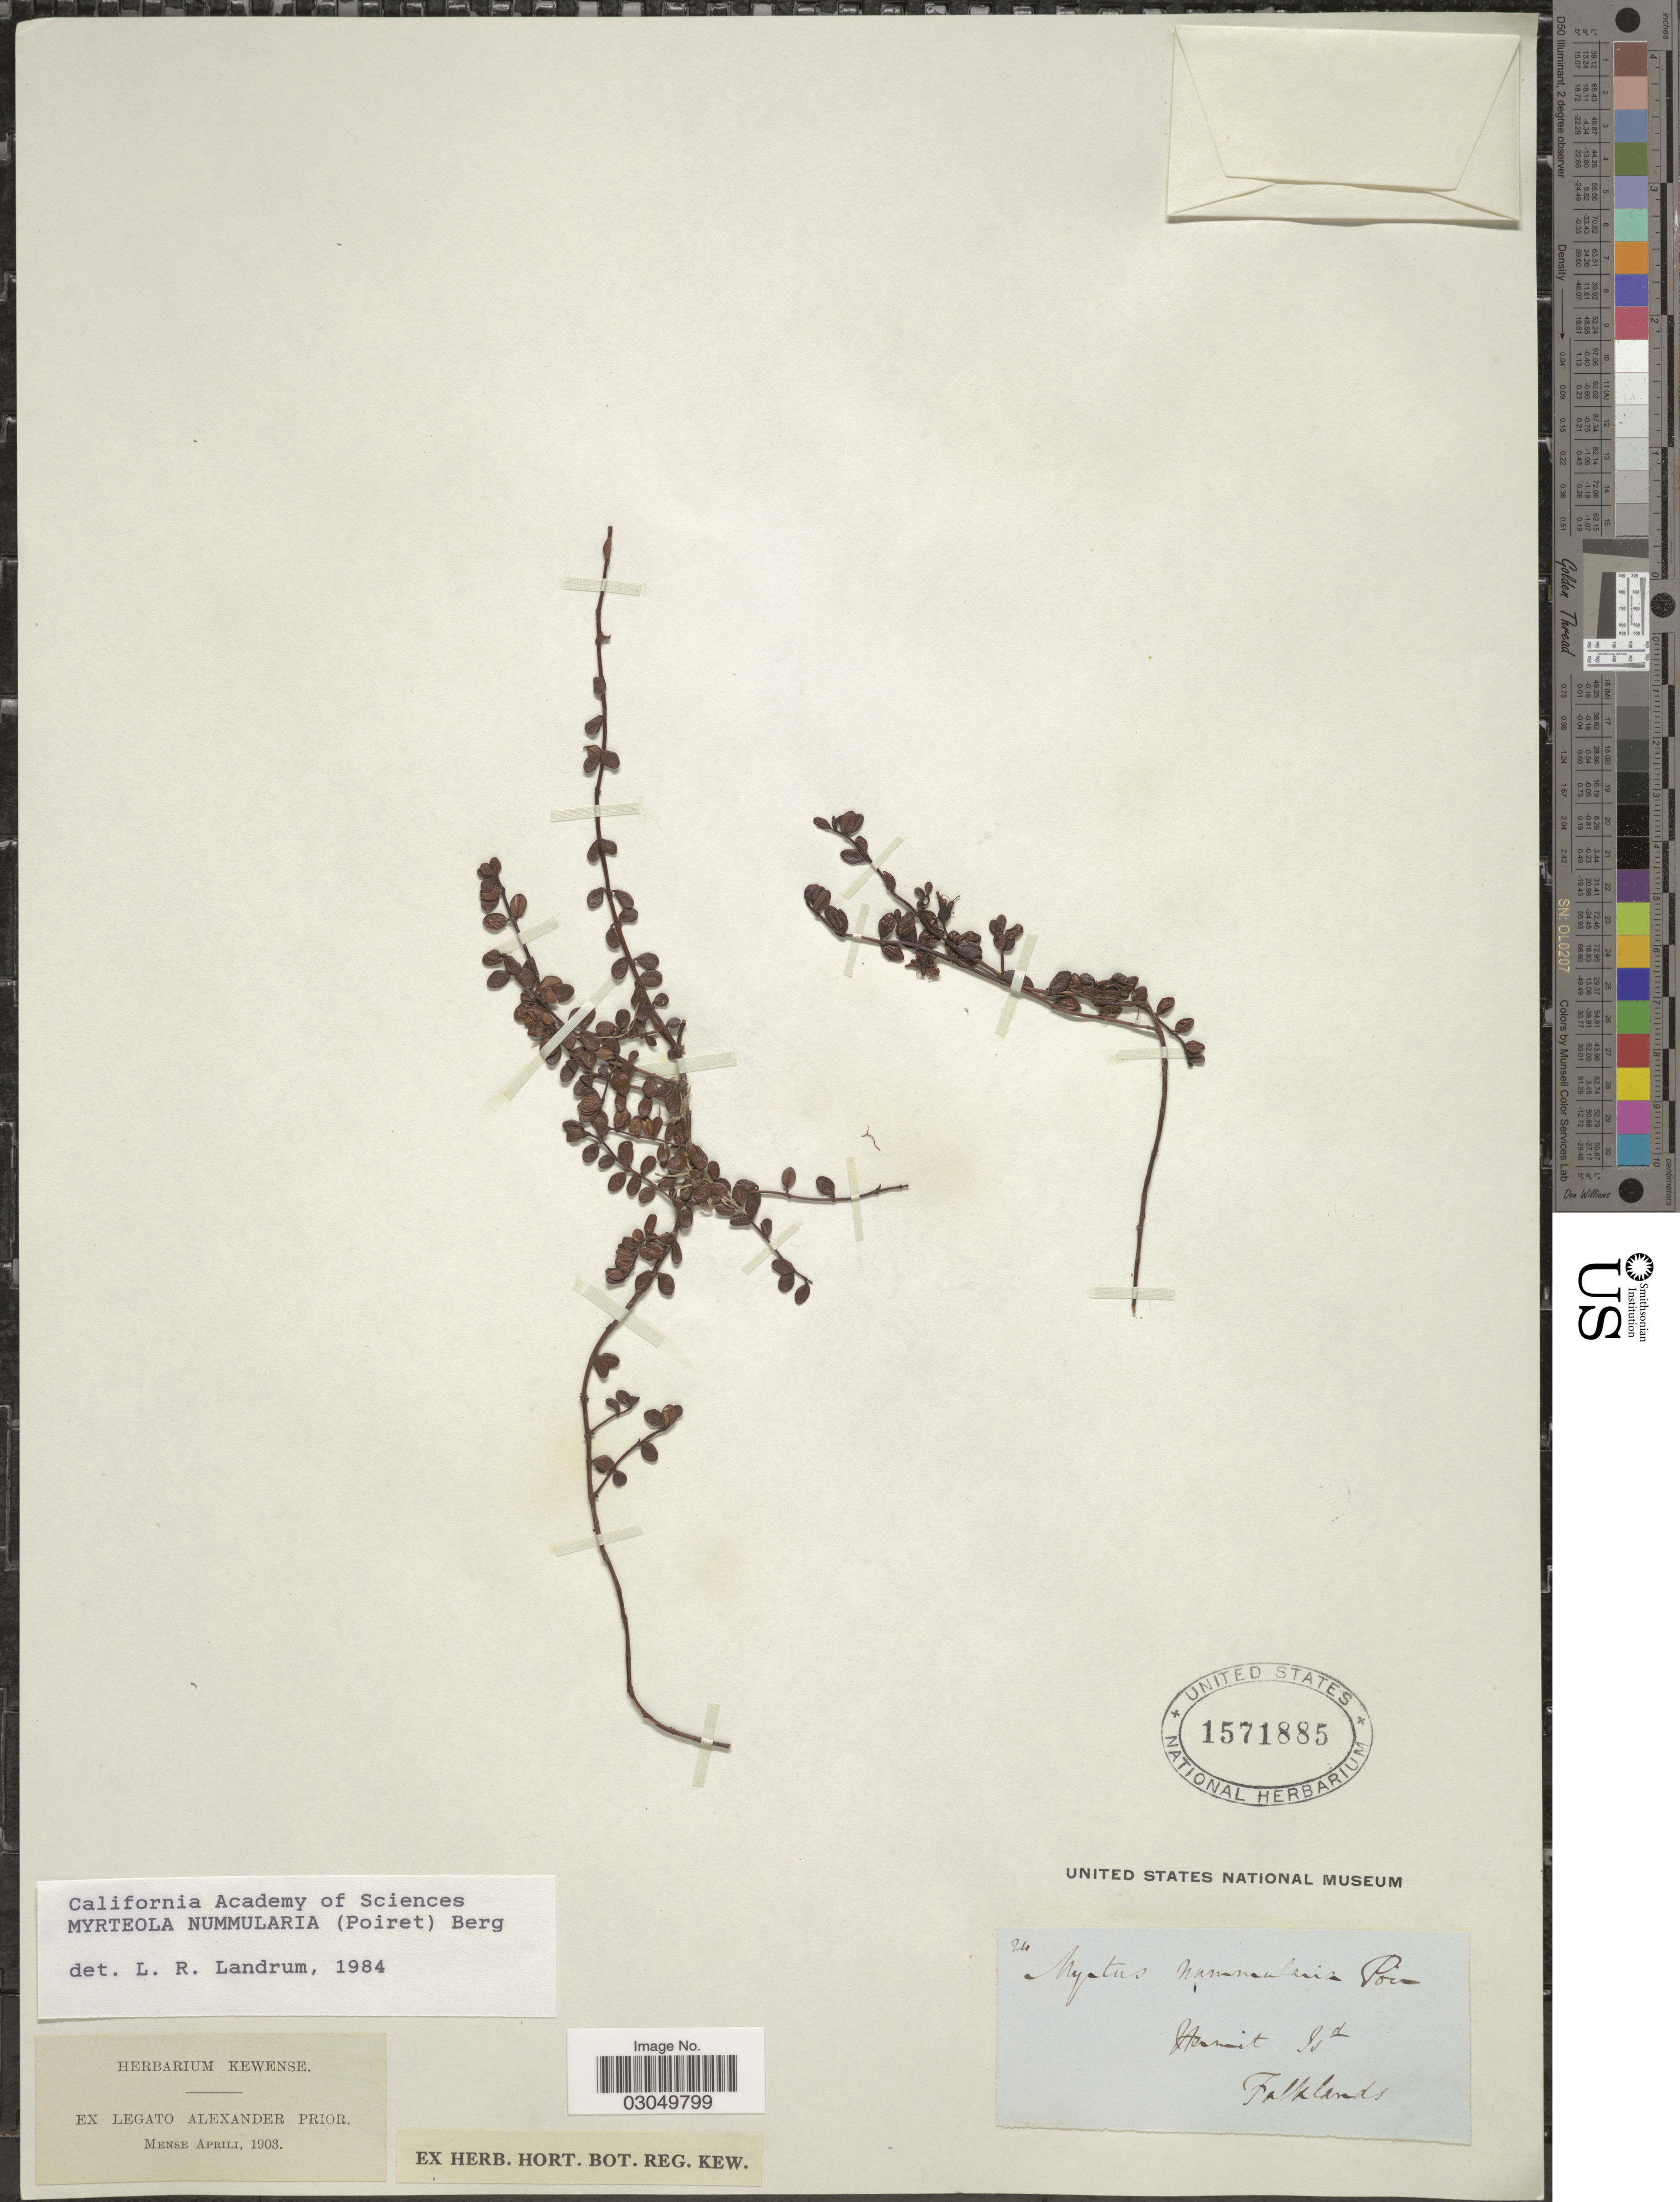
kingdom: Plantae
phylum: Tracheophyta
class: Magnoliopsida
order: Myrtales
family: Myrtaceae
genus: Myrteola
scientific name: Myrteola nummularia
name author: (Lam.) O. Berg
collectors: A. Prior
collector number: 24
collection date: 1903-04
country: Falkland Islands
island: Hermit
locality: Hermit Isd. Falklands.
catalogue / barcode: US 1571885